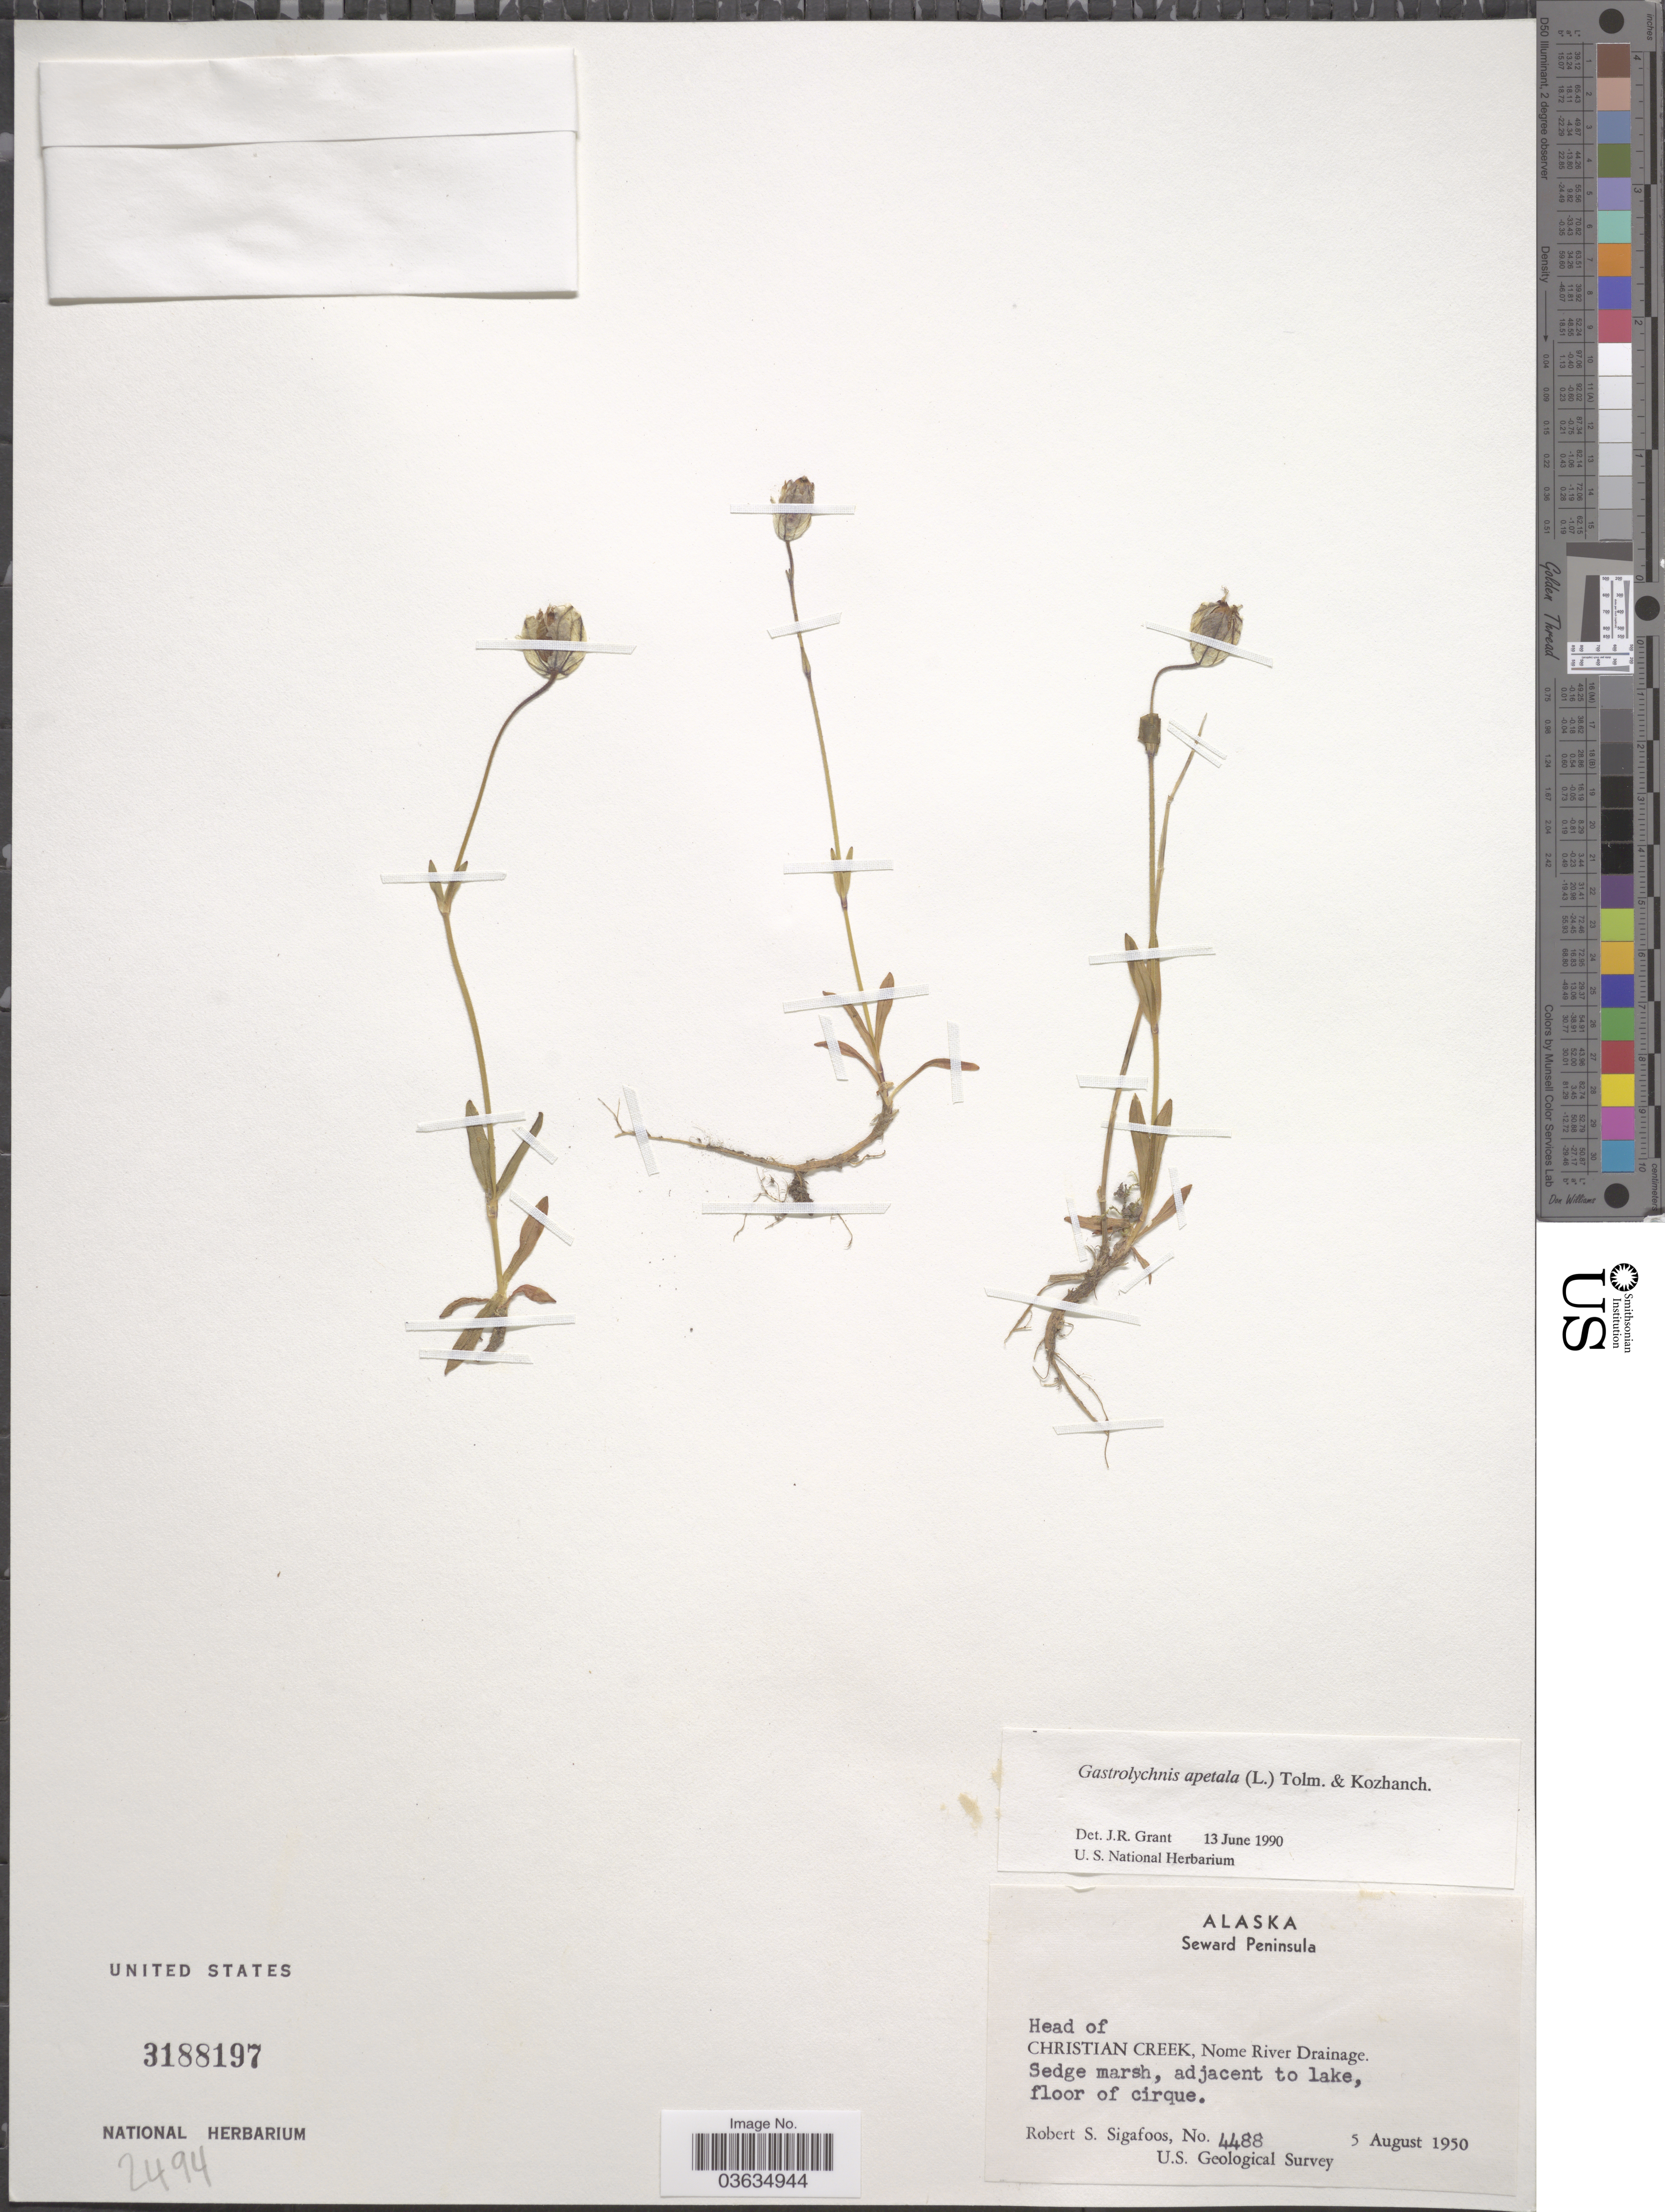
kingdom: Plantae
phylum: Tracheophyta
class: Magnoliopsida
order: Caryophyllales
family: Caryophyllaceae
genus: Silene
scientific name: Silene uralensis subsp. uralensis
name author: (Rupr.) Bocquet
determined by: Strong, Mark T., (BOT), Smithsonian Institution - National Museum of Natural History (UNITED STATES)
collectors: R. Sigafoos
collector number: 4488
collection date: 1950-08-05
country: United States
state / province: Alaska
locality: Seward Peninsula. Christian Creek, Nome River Drainage. Sedge marsh, adjacent to lake, floor of cirque.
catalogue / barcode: US 3188197